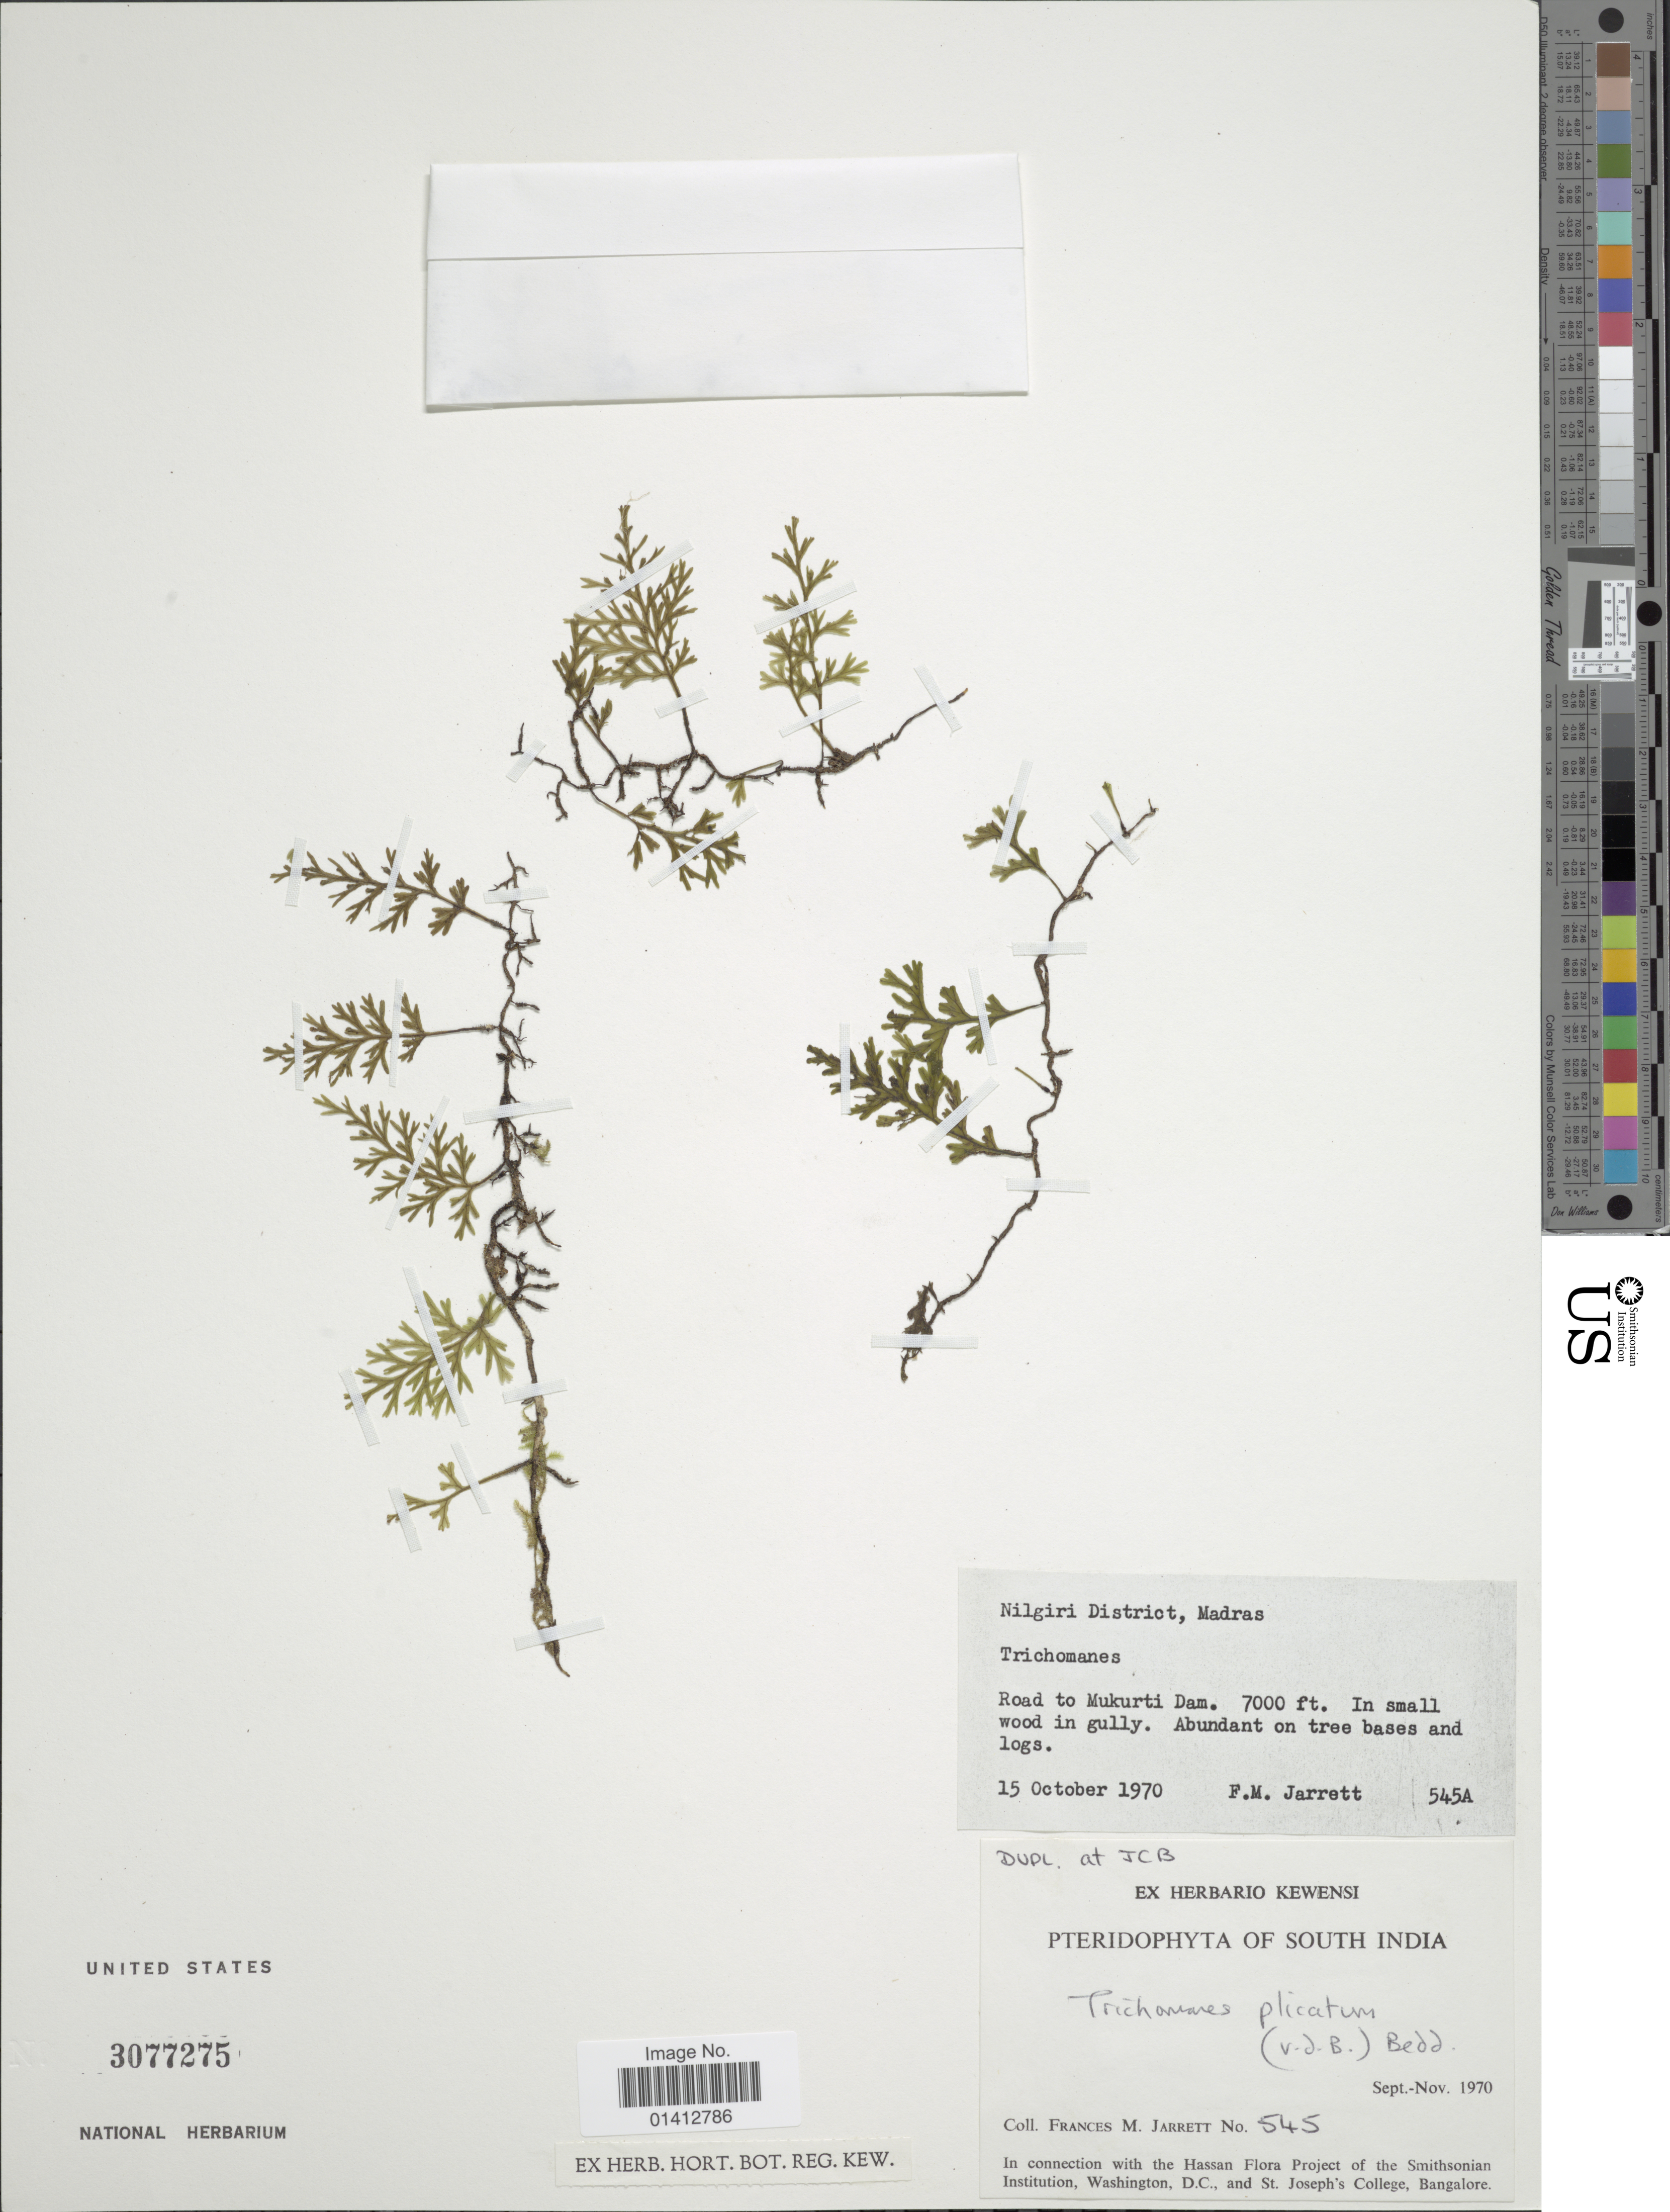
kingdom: Plantae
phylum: Tracheophyta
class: Polypodiopsida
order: Hymenophyllales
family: Hymenophyllaceae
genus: Crepidomanes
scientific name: Crepidomanes plicatum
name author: (Bosch) Ching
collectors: F. M. Jarrett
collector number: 545A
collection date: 1970-10-15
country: India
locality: Nilgiri District, Madras, Road to mukurti Dam, South India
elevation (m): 2134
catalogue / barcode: US 3077275